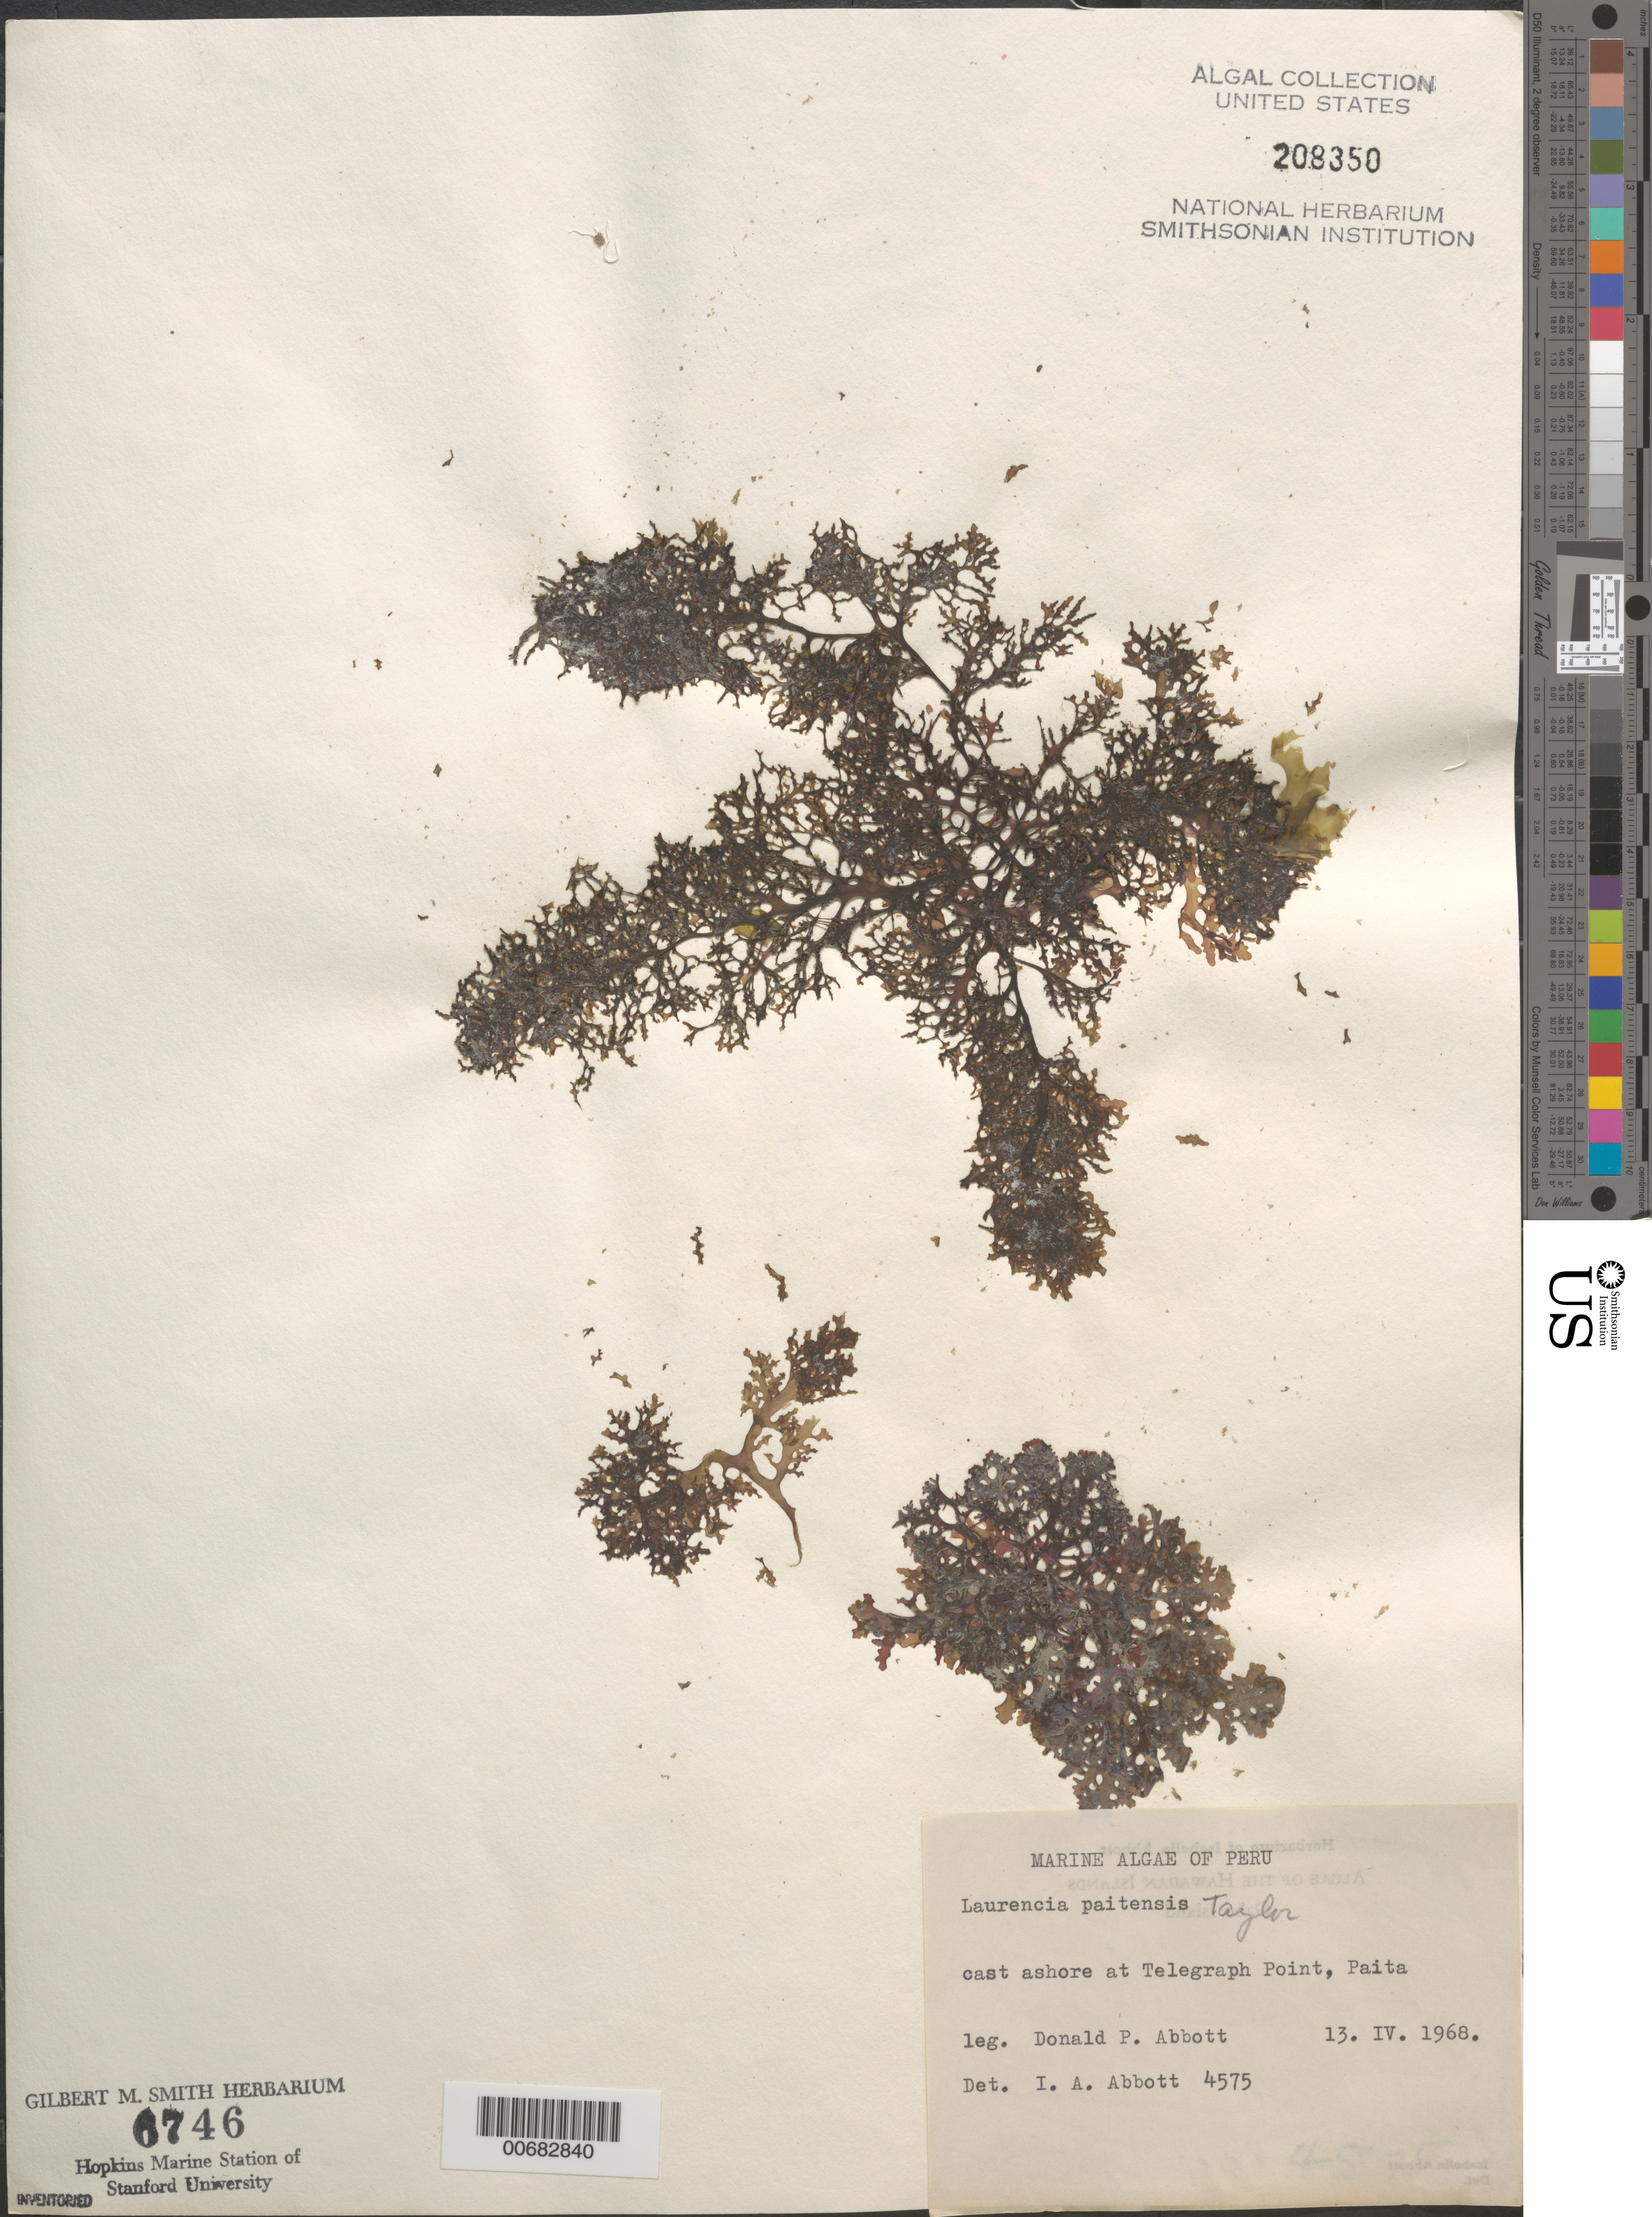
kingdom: Plantae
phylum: Rhodophyta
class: Florideophyceae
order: Ceramiales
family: Rhodomelaceae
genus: Laurencia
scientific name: Laurencia paitensis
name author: W.R. Taylor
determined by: Abbott, Isabella A.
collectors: D. P. Abbott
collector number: IAA 4575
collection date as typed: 13 Apr 1968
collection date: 1968-04-13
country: Peru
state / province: Piura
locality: Telegraph Point, Paita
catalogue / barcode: US 208350